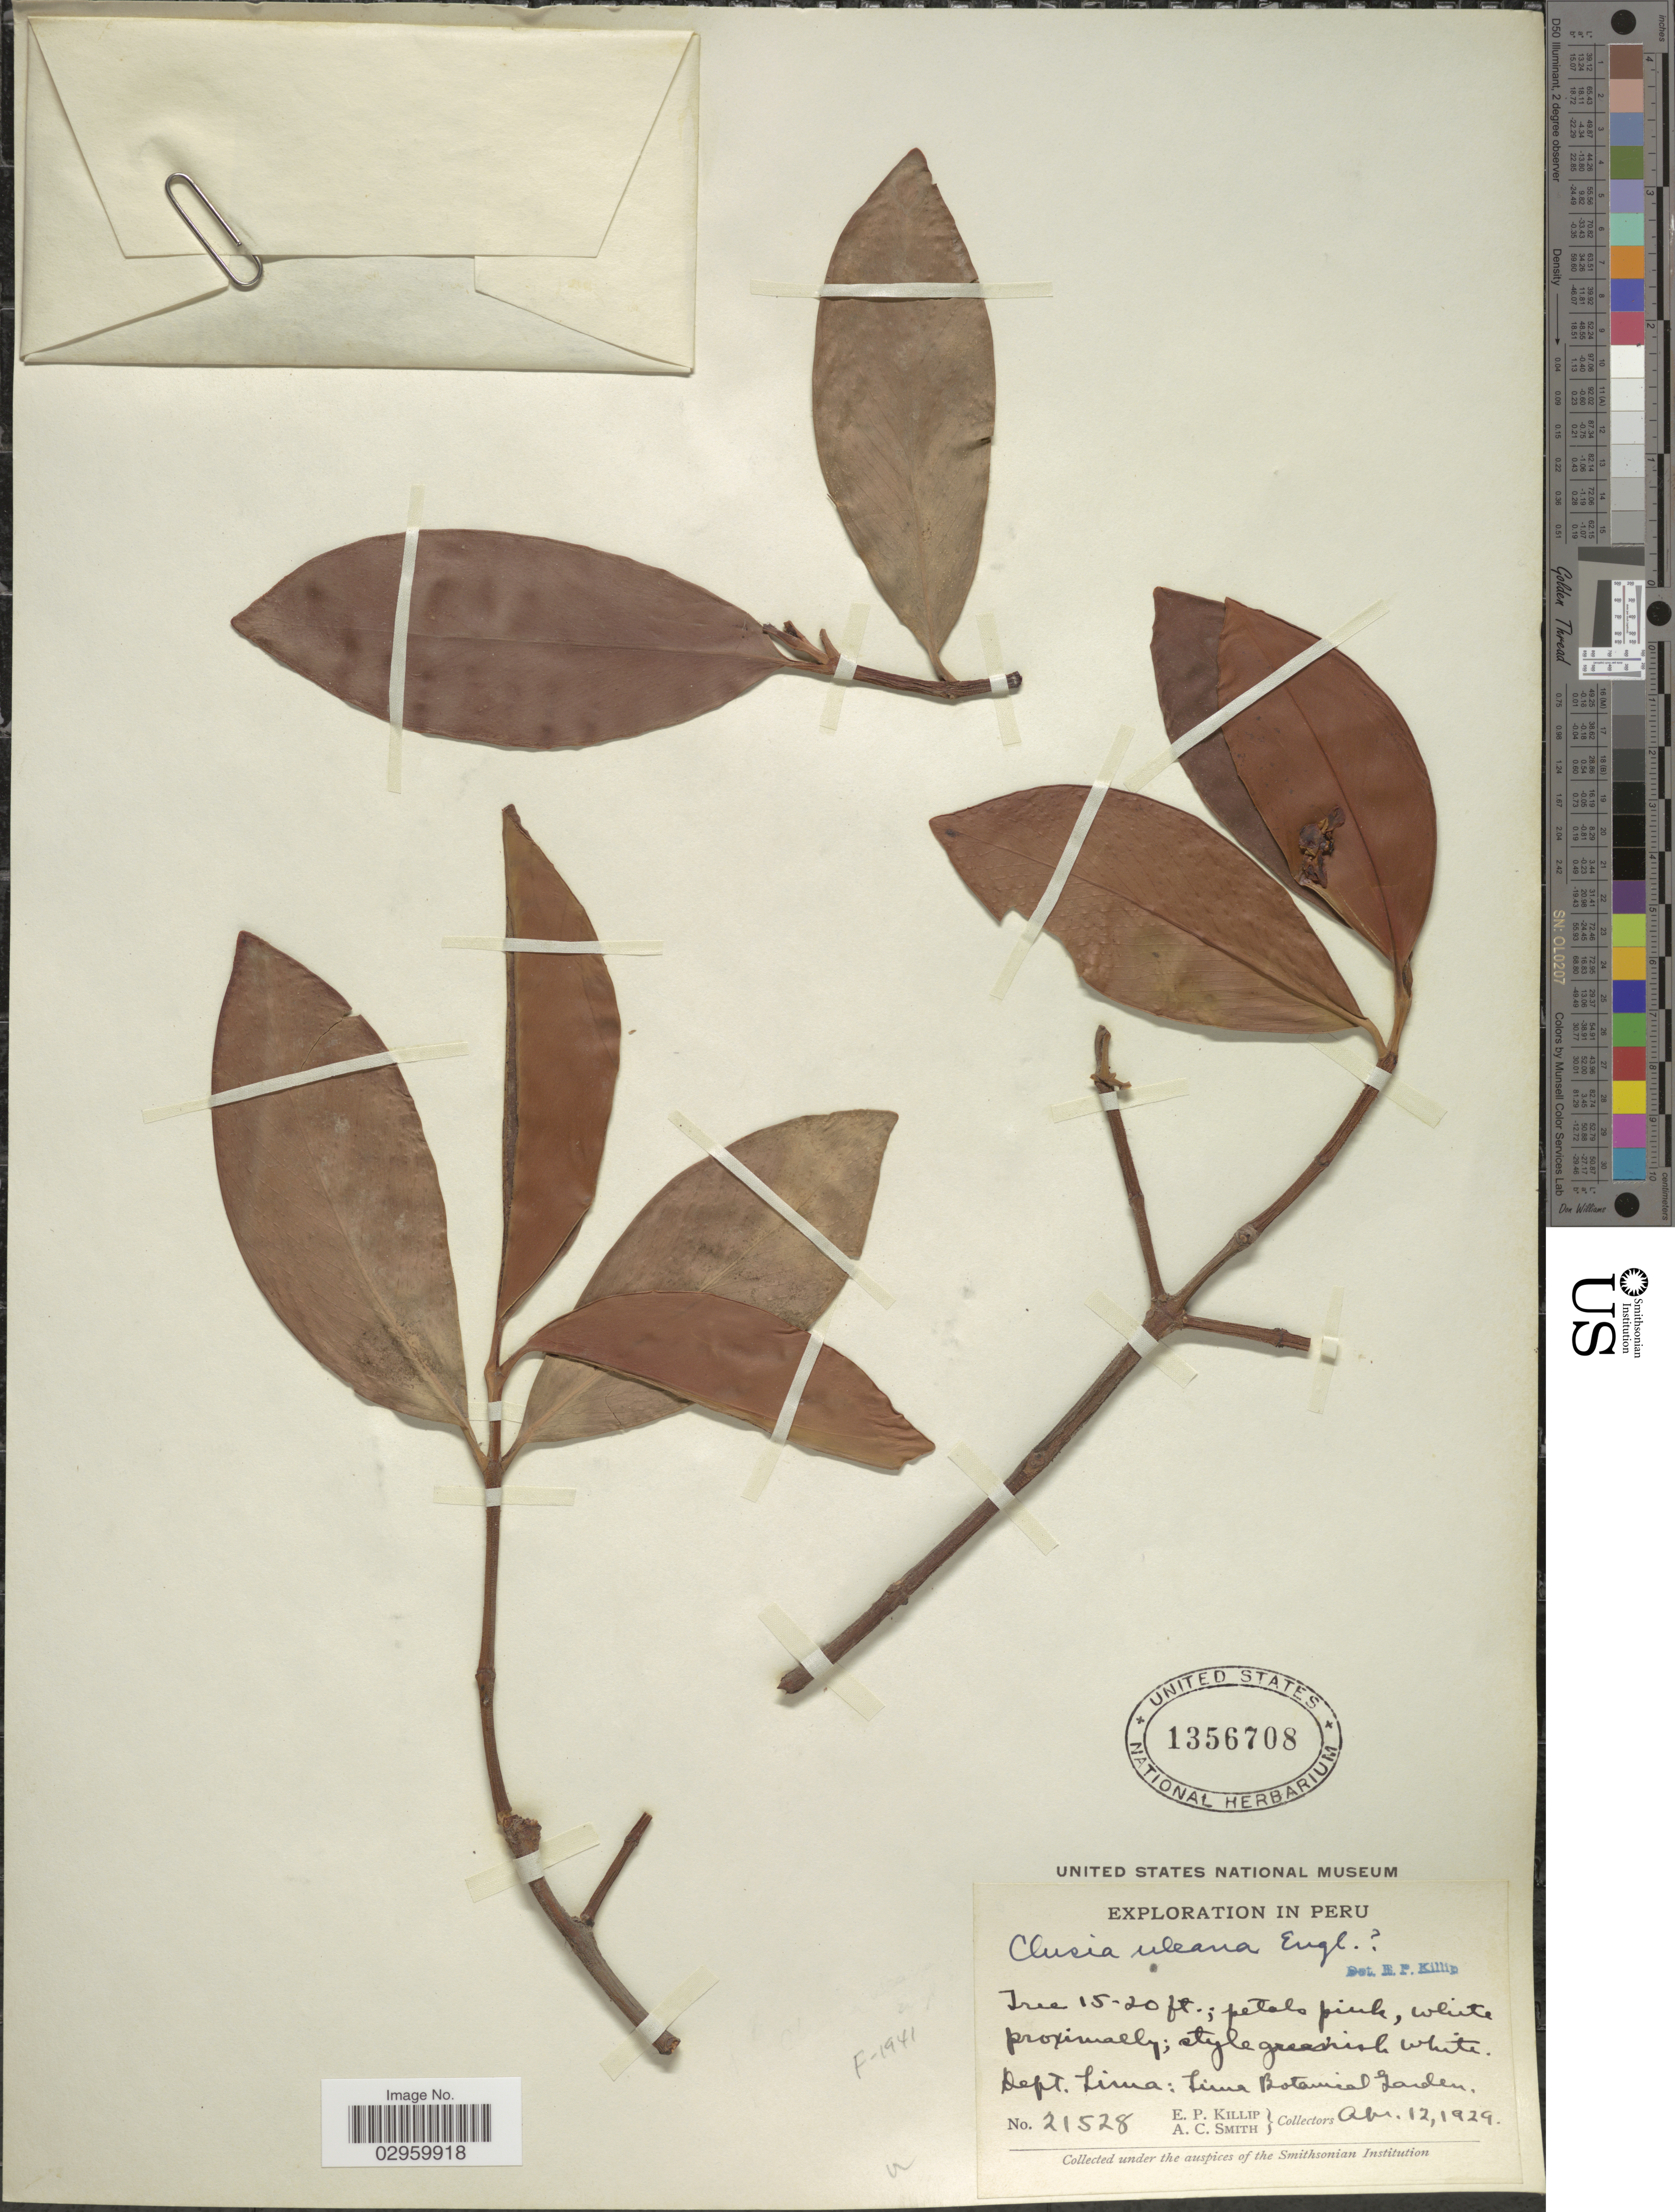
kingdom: Plantae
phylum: Tracheophyta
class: Magnoliopsida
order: Malpighiales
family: Clusiaceae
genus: Clusia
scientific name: Clusia uleana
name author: Engl.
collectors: E. P. Killip & A. C. Smith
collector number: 21528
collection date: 1929-04-12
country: Peru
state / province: Lima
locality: Dept. Lima: Lima Botanical Garden.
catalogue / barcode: US 1356708